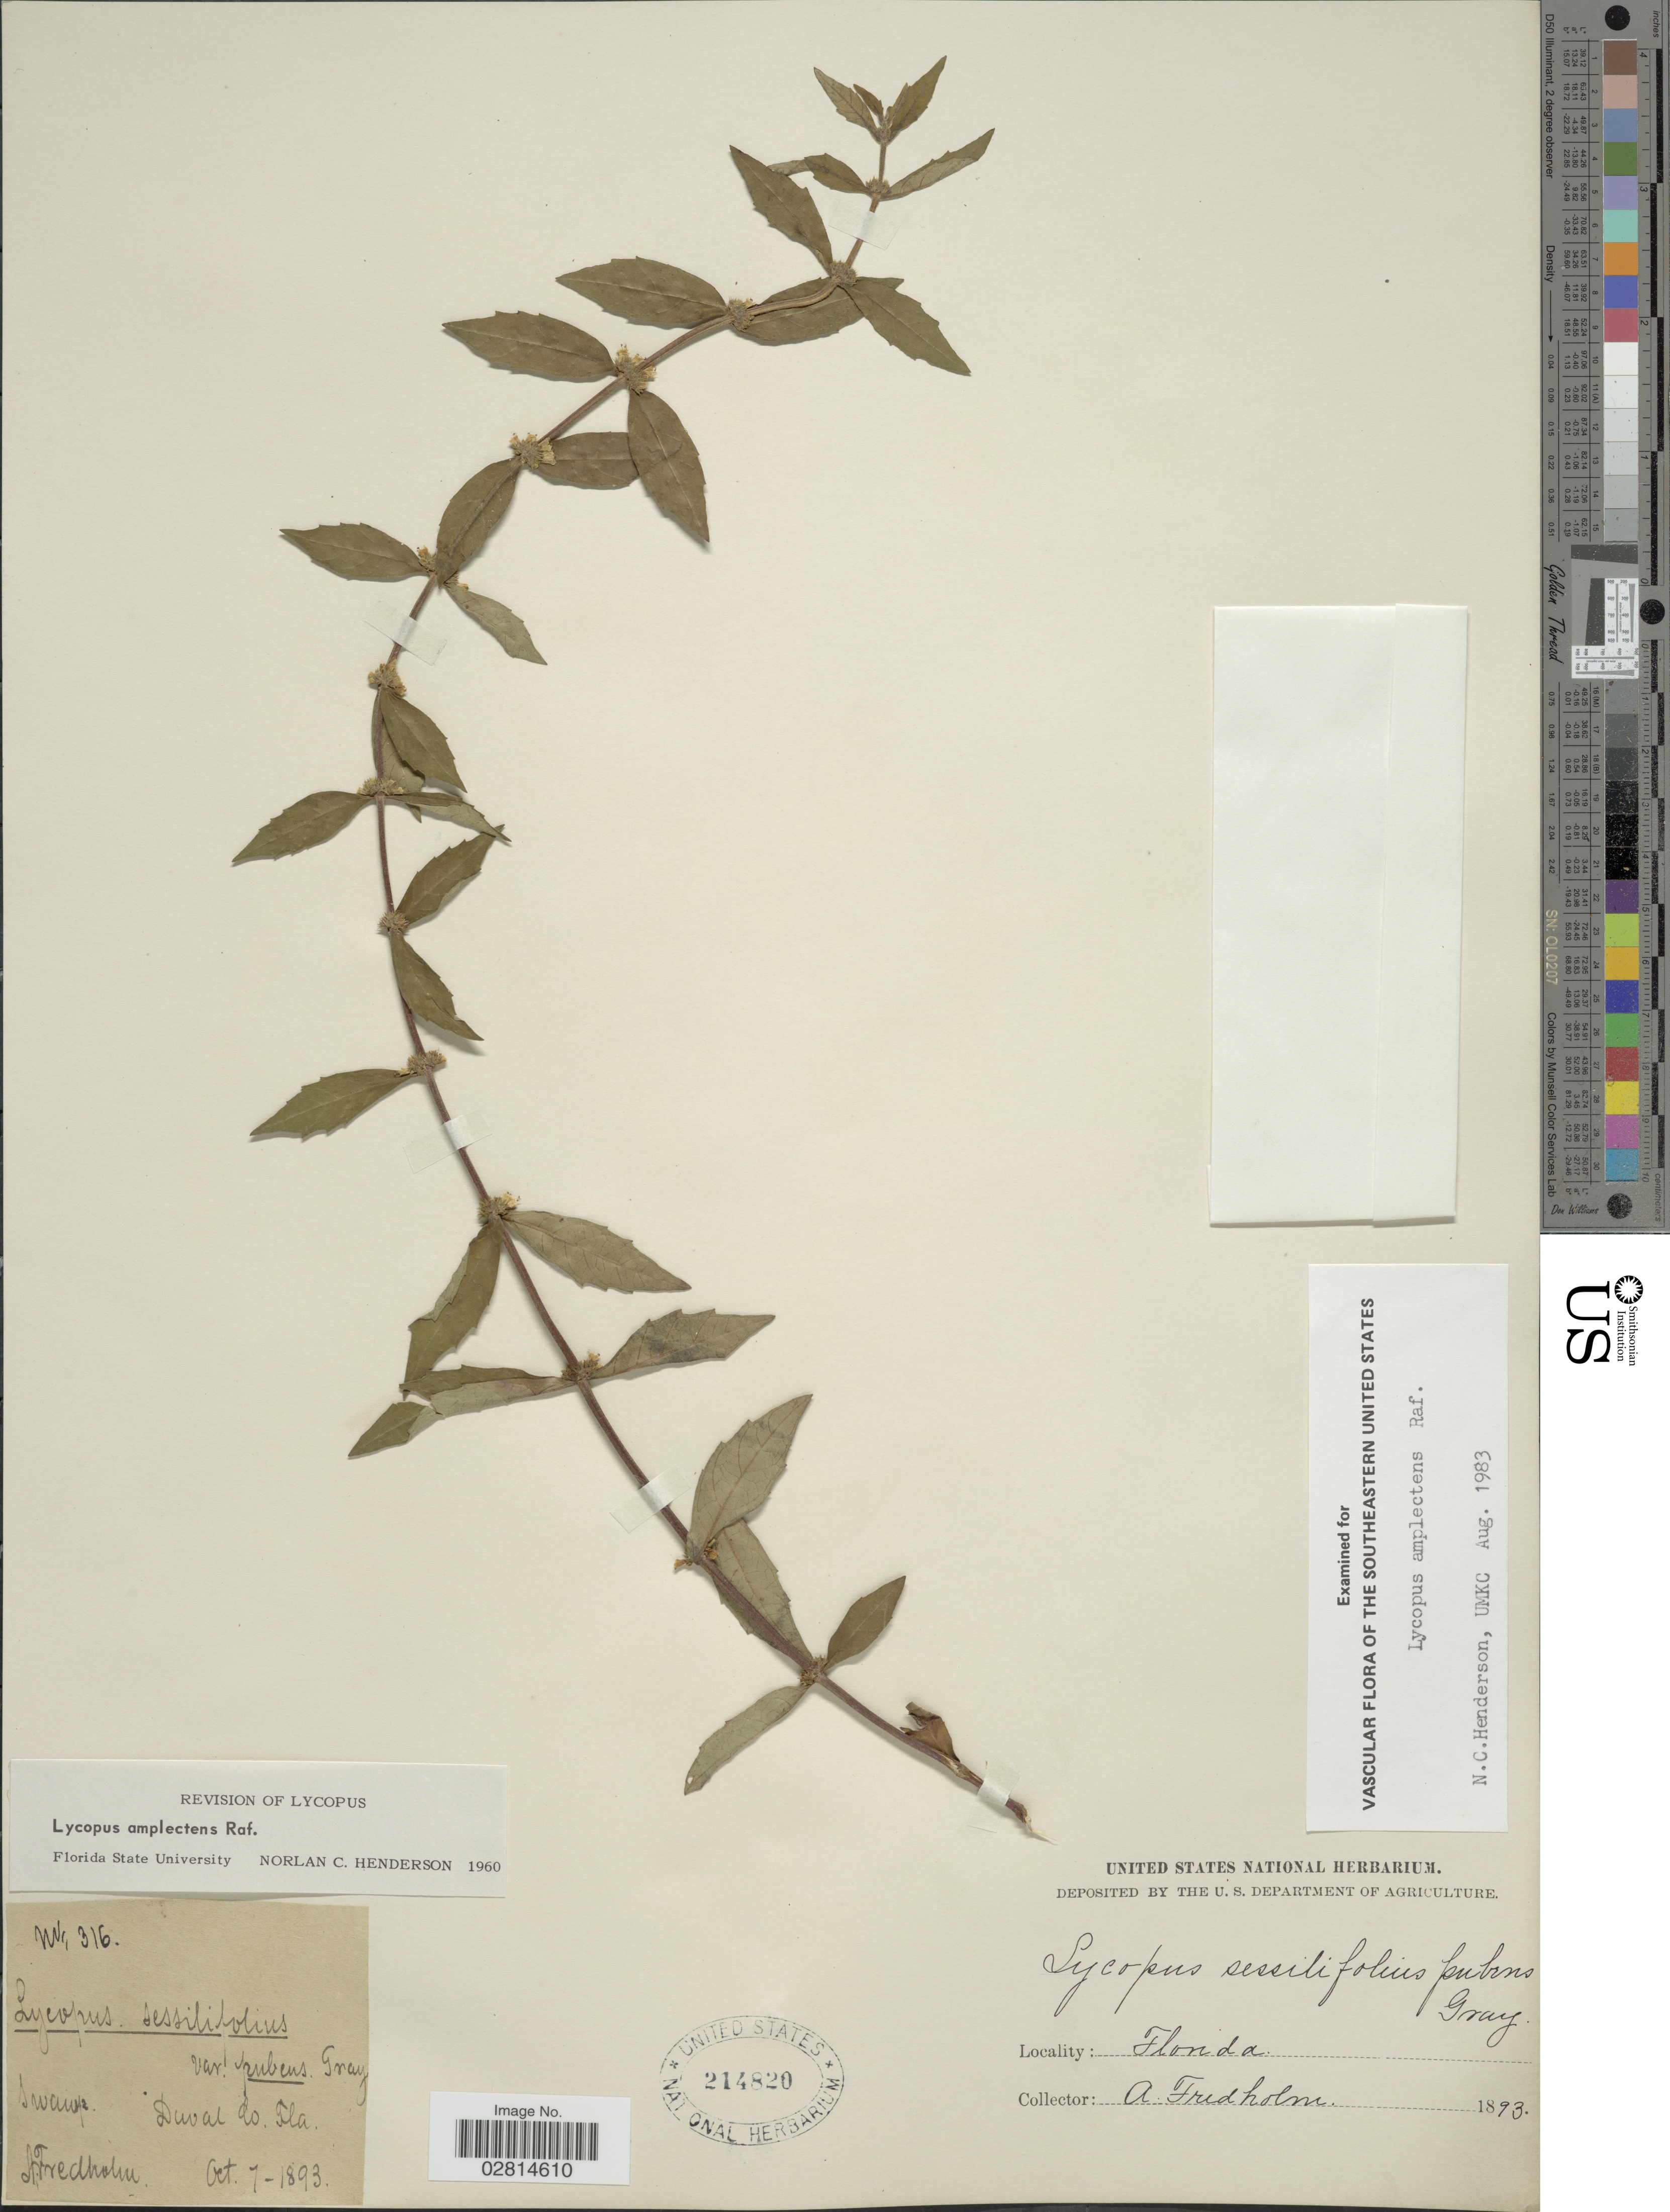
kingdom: Plantae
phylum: Tracheophyta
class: Magnoliopsida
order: Lamiales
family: Lamiaceae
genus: Lycopus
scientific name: Lycopus amplectens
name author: Raf.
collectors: A. Fredholm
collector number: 316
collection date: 1893-10-07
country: United States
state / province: Florida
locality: Duval Co.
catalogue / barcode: US 214820